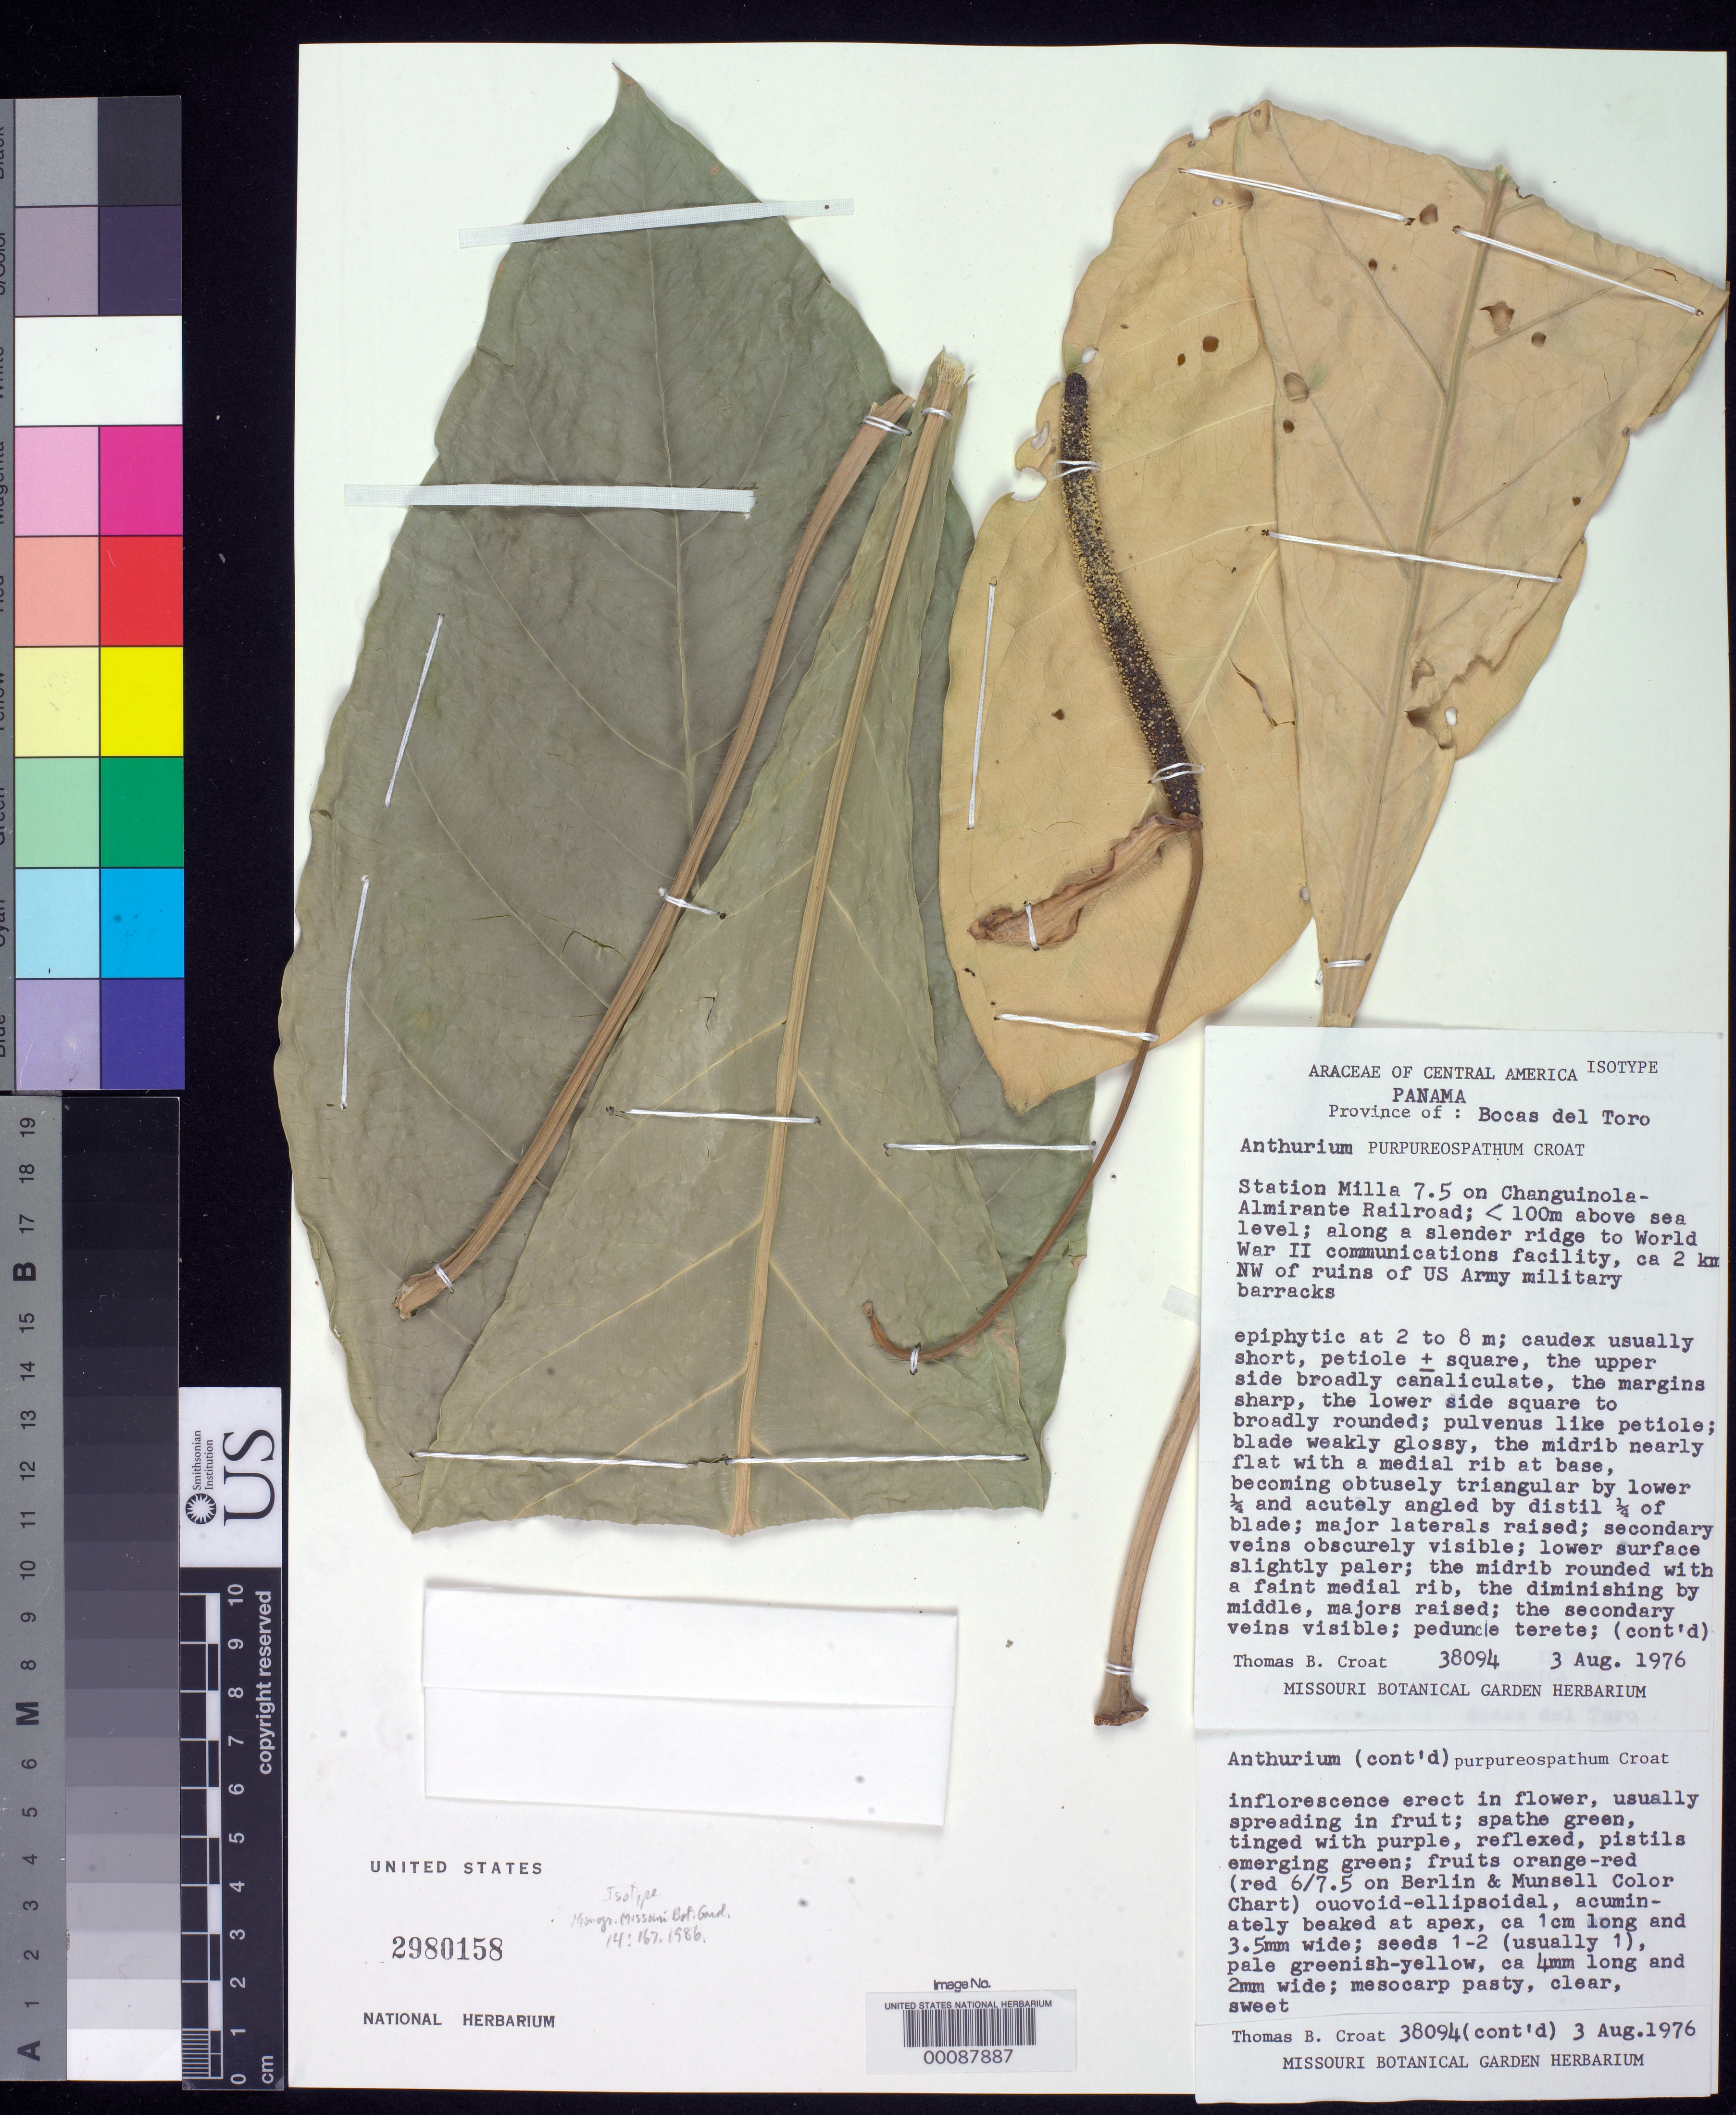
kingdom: Plantae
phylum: Tracheophyta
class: Liliopsida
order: Alismatales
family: Araceae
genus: Anthurium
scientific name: Anthurium purpureospathum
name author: Croat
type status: Isotype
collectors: T. B. Croat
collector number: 38094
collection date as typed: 03 Aug 1976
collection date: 1976-08-03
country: Panama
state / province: Bocas del Toro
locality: Station Milla 7.5m on Changuinola - Almirante railroad.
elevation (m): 100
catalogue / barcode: US 2980158